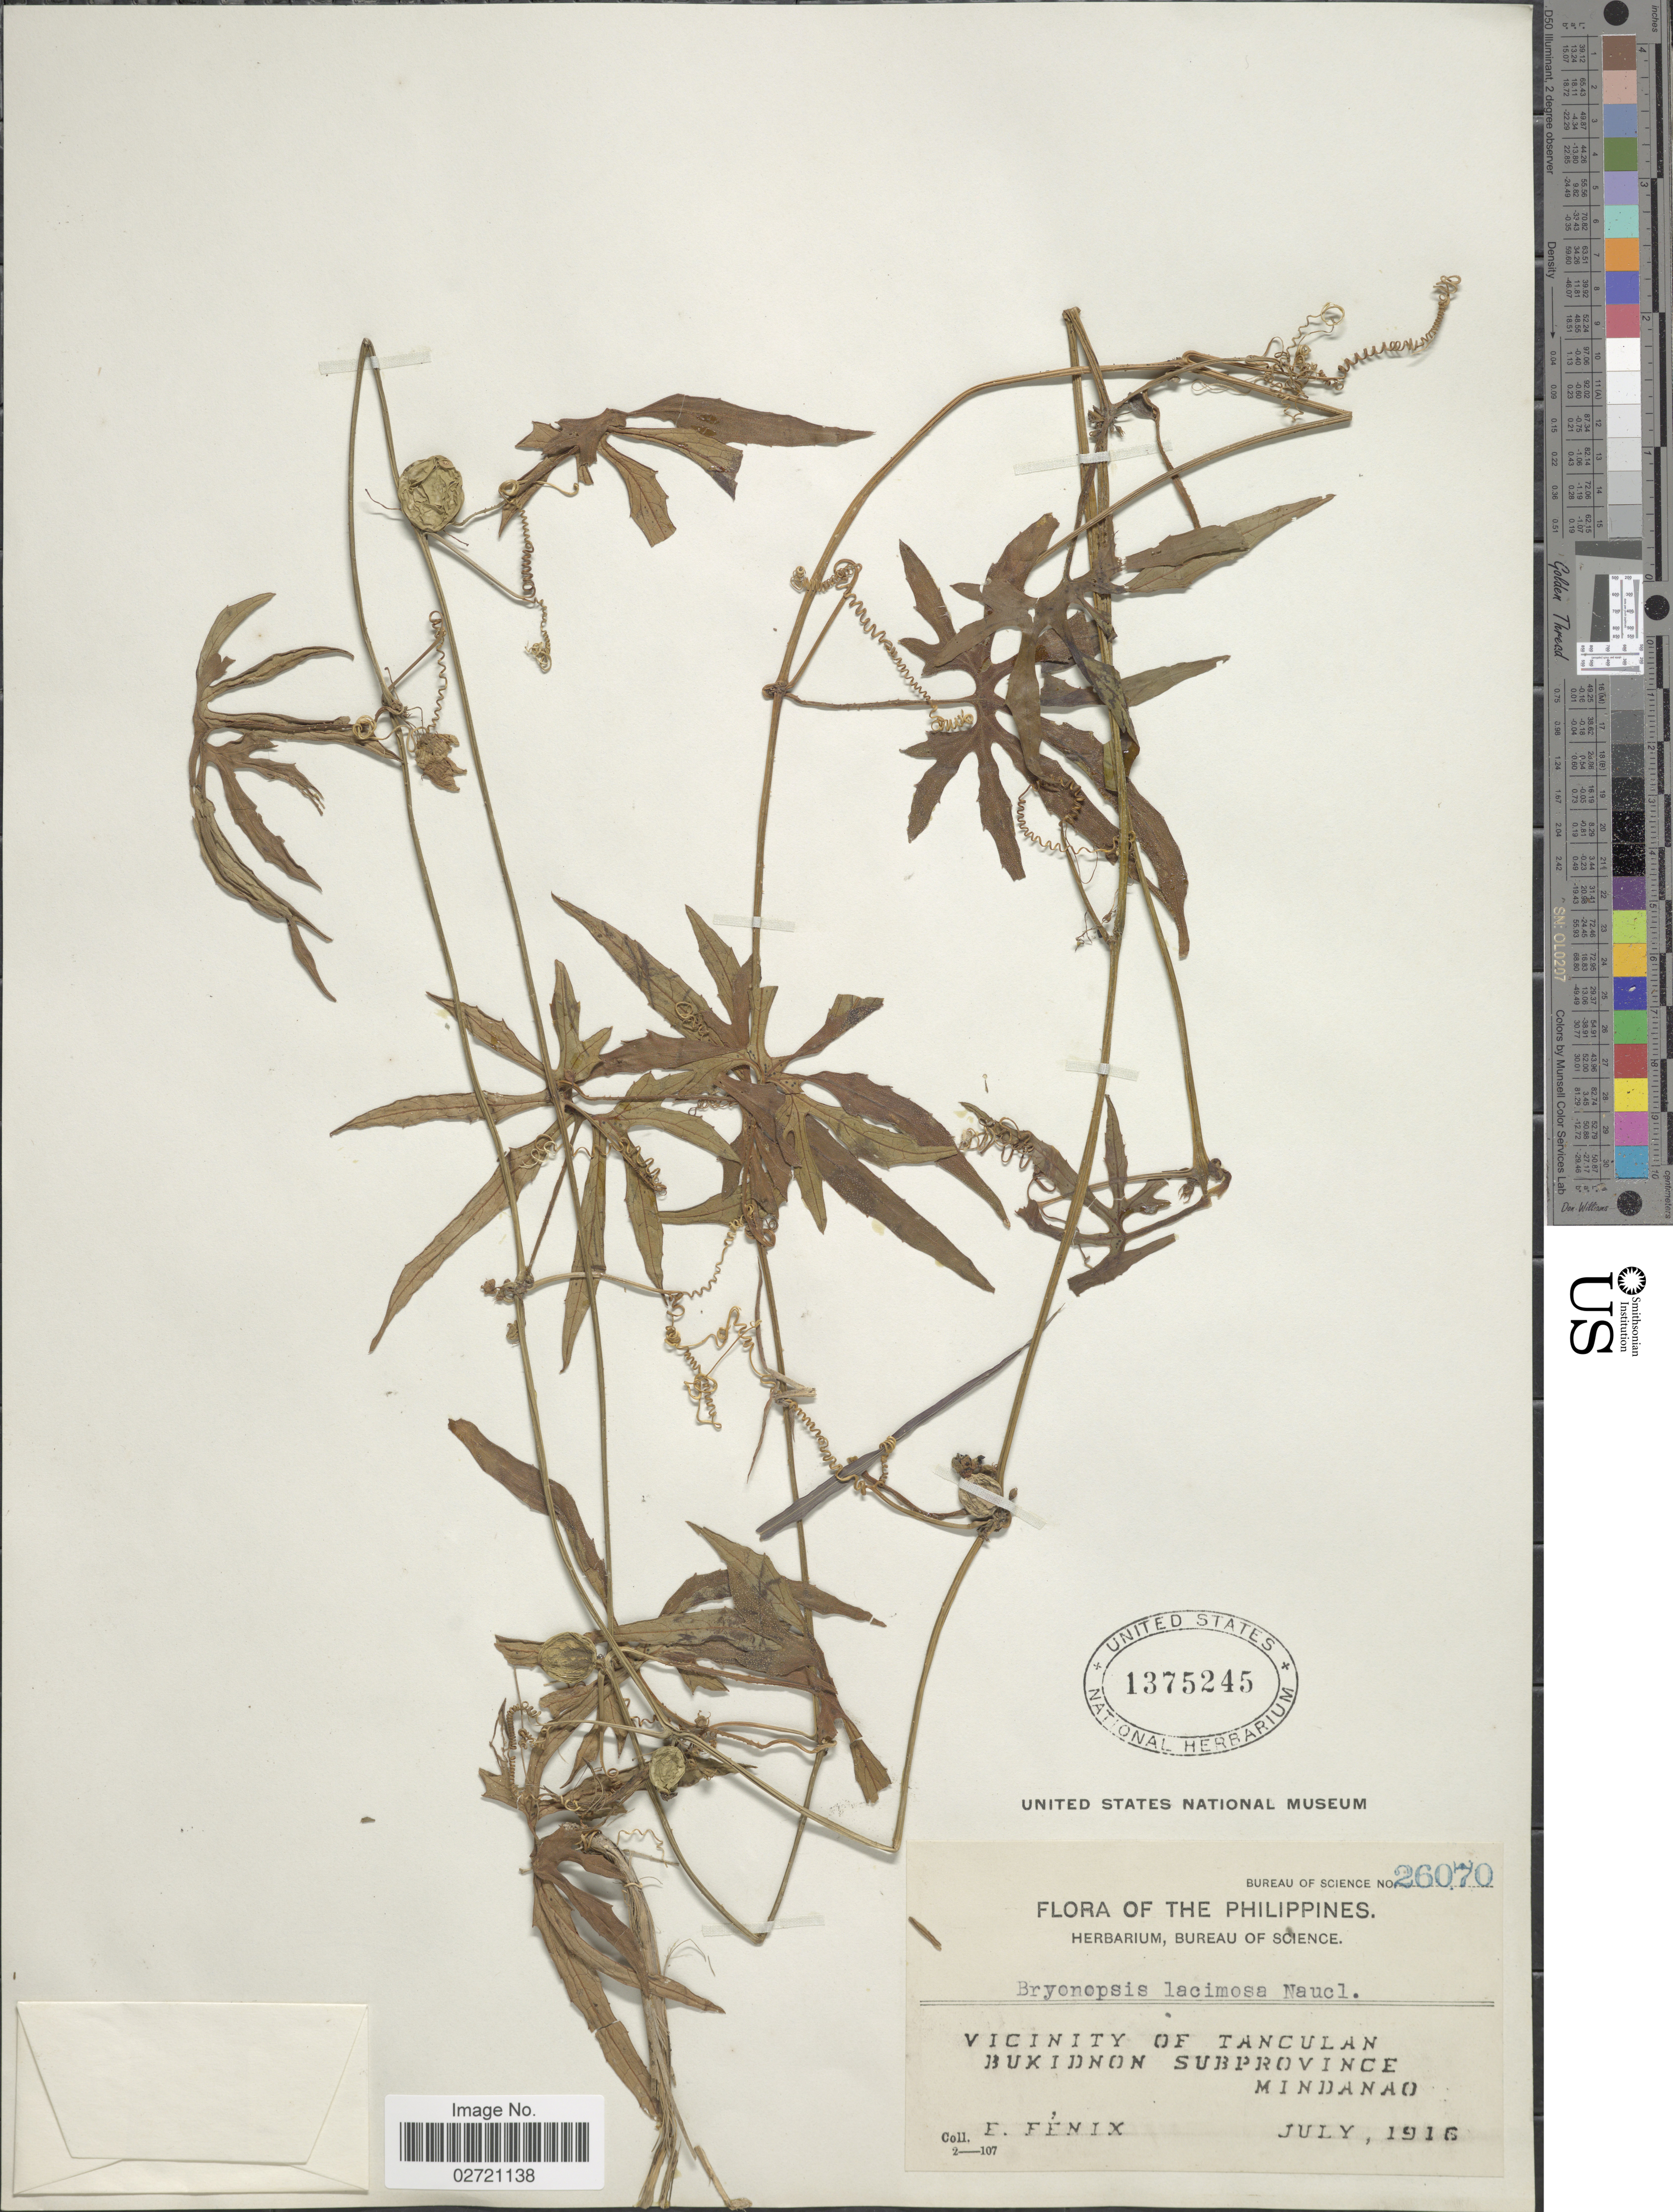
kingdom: Plantae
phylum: Tracheophyta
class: Magnoliopsida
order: Cucurbitales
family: Cucurbitaceae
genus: Diplocyclos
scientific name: Diplocyclos palmatus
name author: (L.) C. Jeffrey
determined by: Strong, Mark T., (BOT), Smithsonian Institution - National Museum of Natural History (UNITED STATES)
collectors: E. Fénix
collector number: Bureau of Science 26070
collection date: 1916-07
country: Philippines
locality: Vicinity of Tanculan. Bukidnon Subprovince. Mindanao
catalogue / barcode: US 1375245